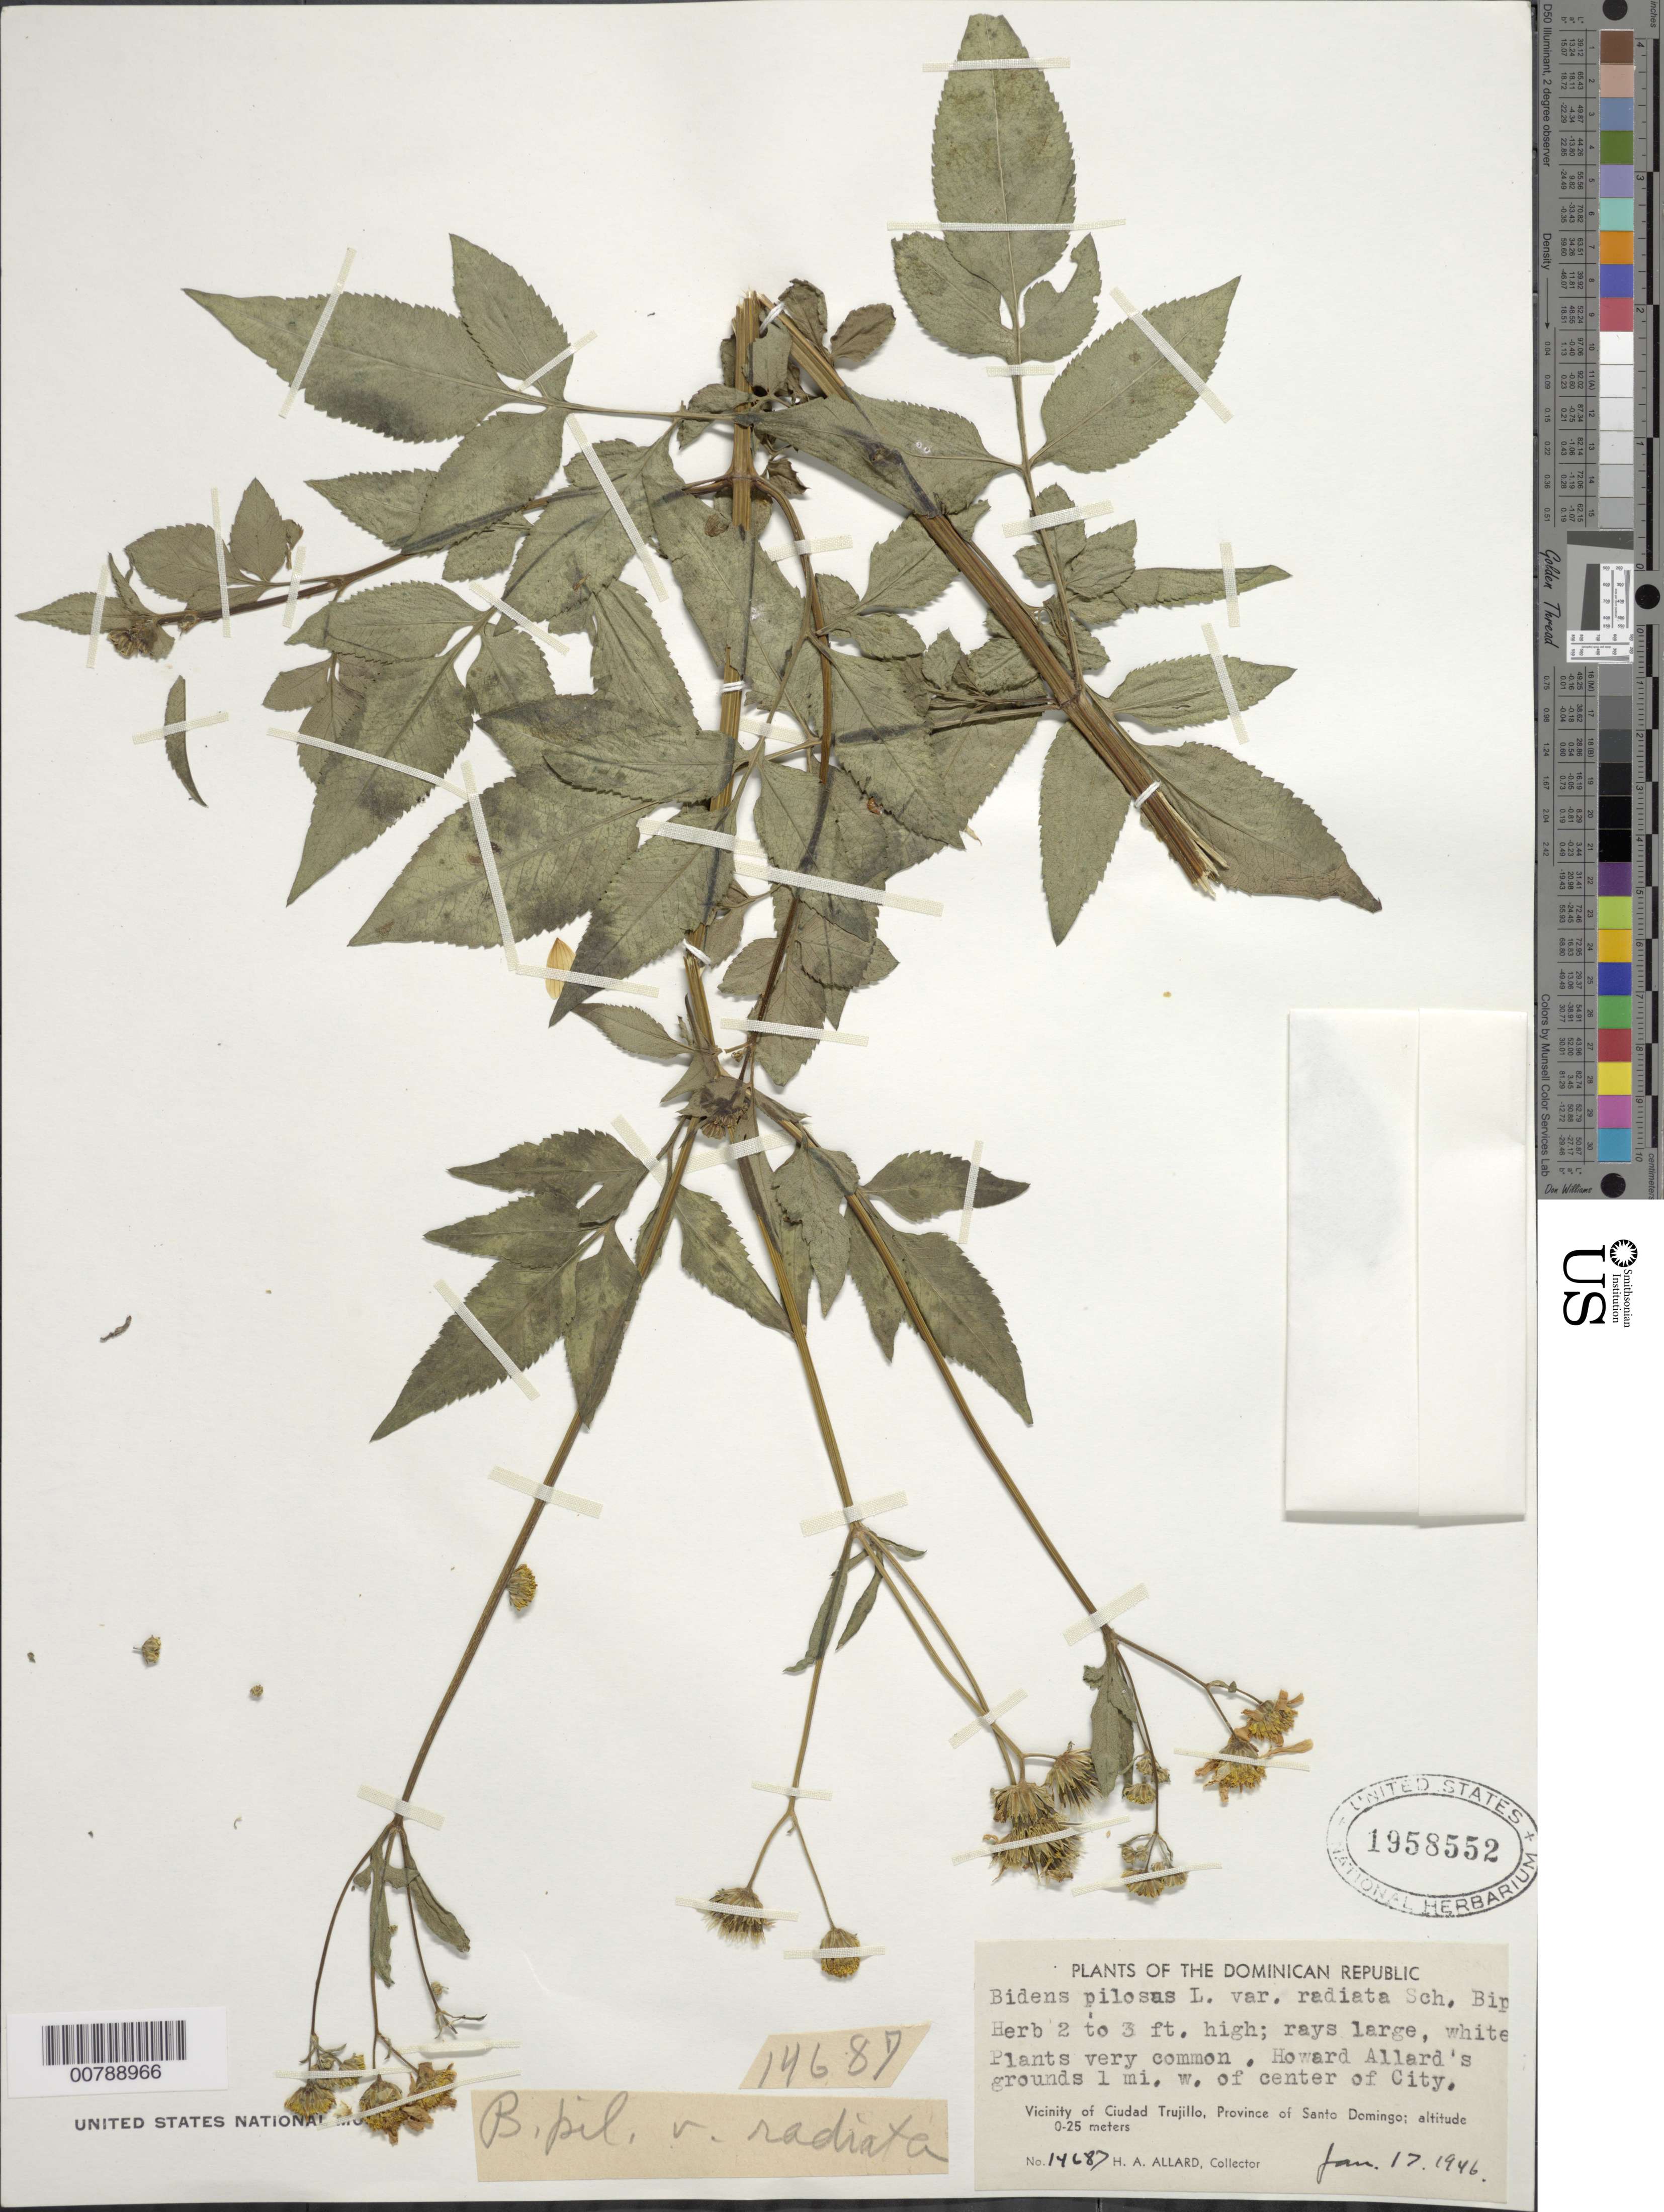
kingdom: Plantae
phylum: Tracheophyta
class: Magnoliopsida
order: Asterales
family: Asteraceae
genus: Bidens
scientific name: Bidens alba var. radiata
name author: (Sch. Bip.) R.E. Ballard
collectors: H. A. Allard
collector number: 14687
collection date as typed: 17 Jan 1946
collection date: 1946-01-17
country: Dominican Republic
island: Hispaniola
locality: Vicinity of Ciudad Trujillo, Province of Santo Domingo. Howard Allard's grounds, 1 mi W of center of city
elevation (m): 0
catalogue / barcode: US 1958552